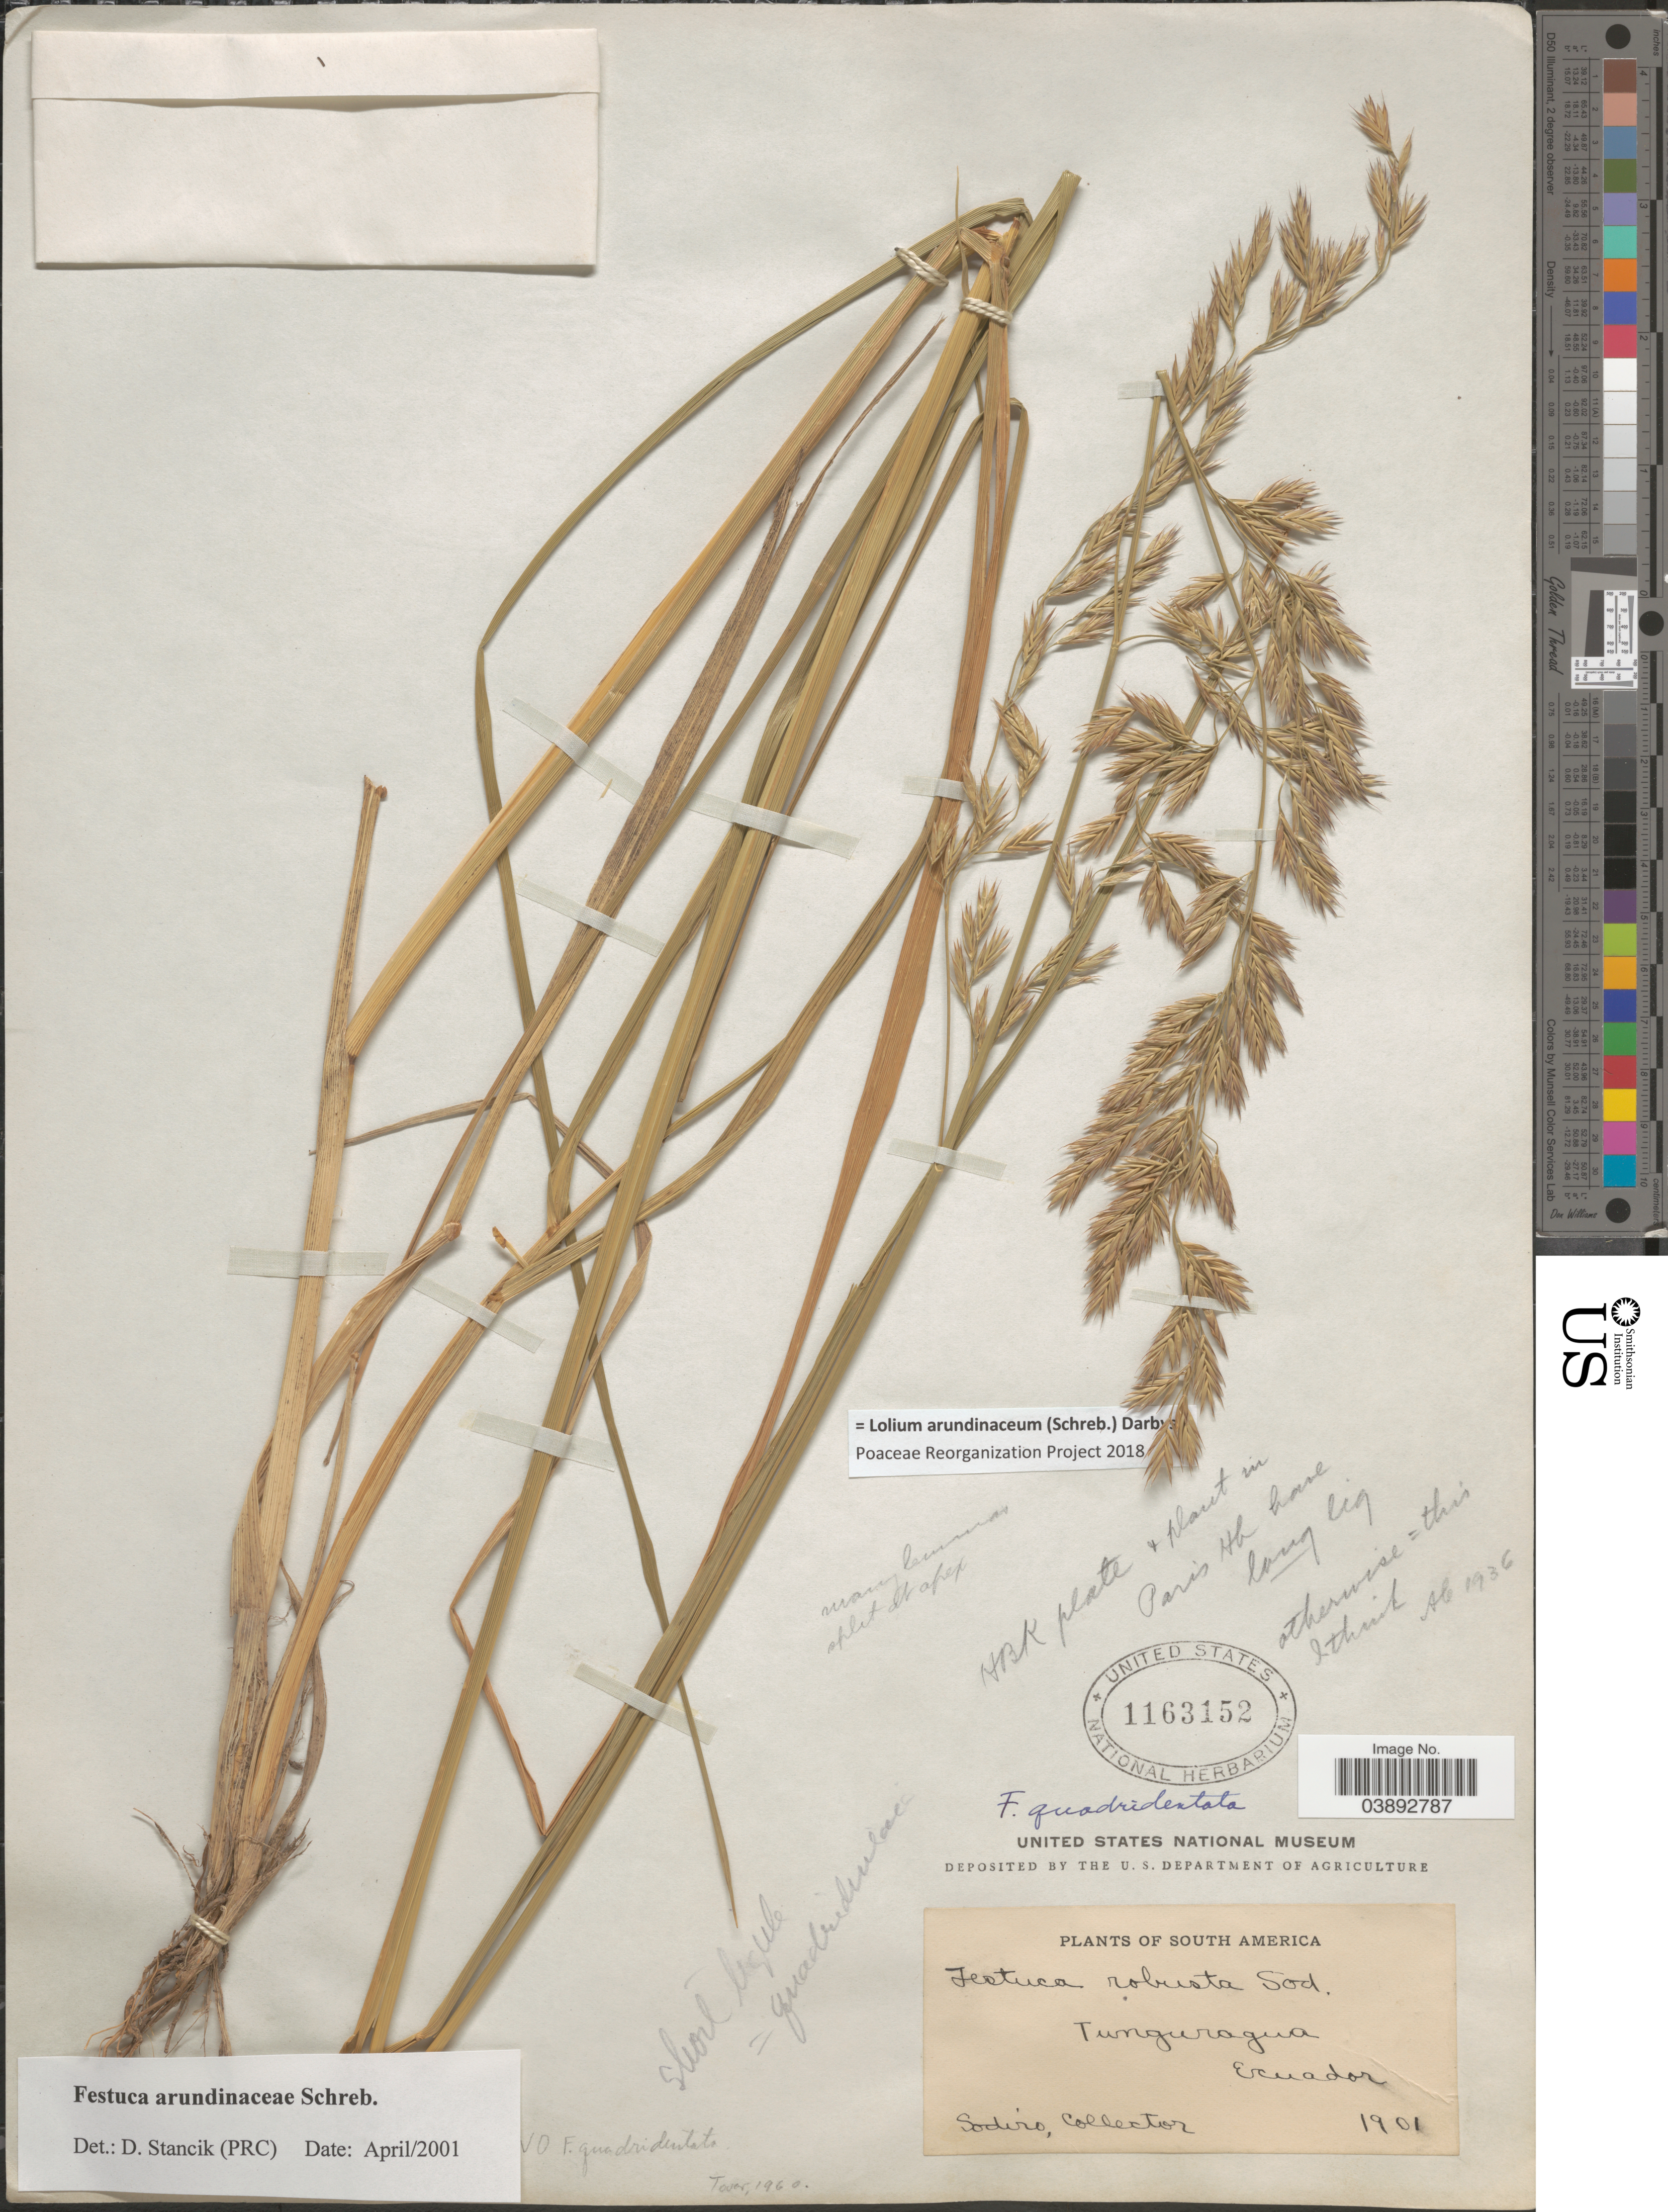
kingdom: Plantae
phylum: Tracheophyta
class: Liliopsida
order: Poales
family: Poaceae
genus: Lolium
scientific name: Lolium arundinaceum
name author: (Schreb.) Darbysh.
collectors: Sodiro, --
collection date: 1901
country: Ecuador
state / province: Tungurahua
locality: Tunguragua.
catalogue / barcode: US 1163152